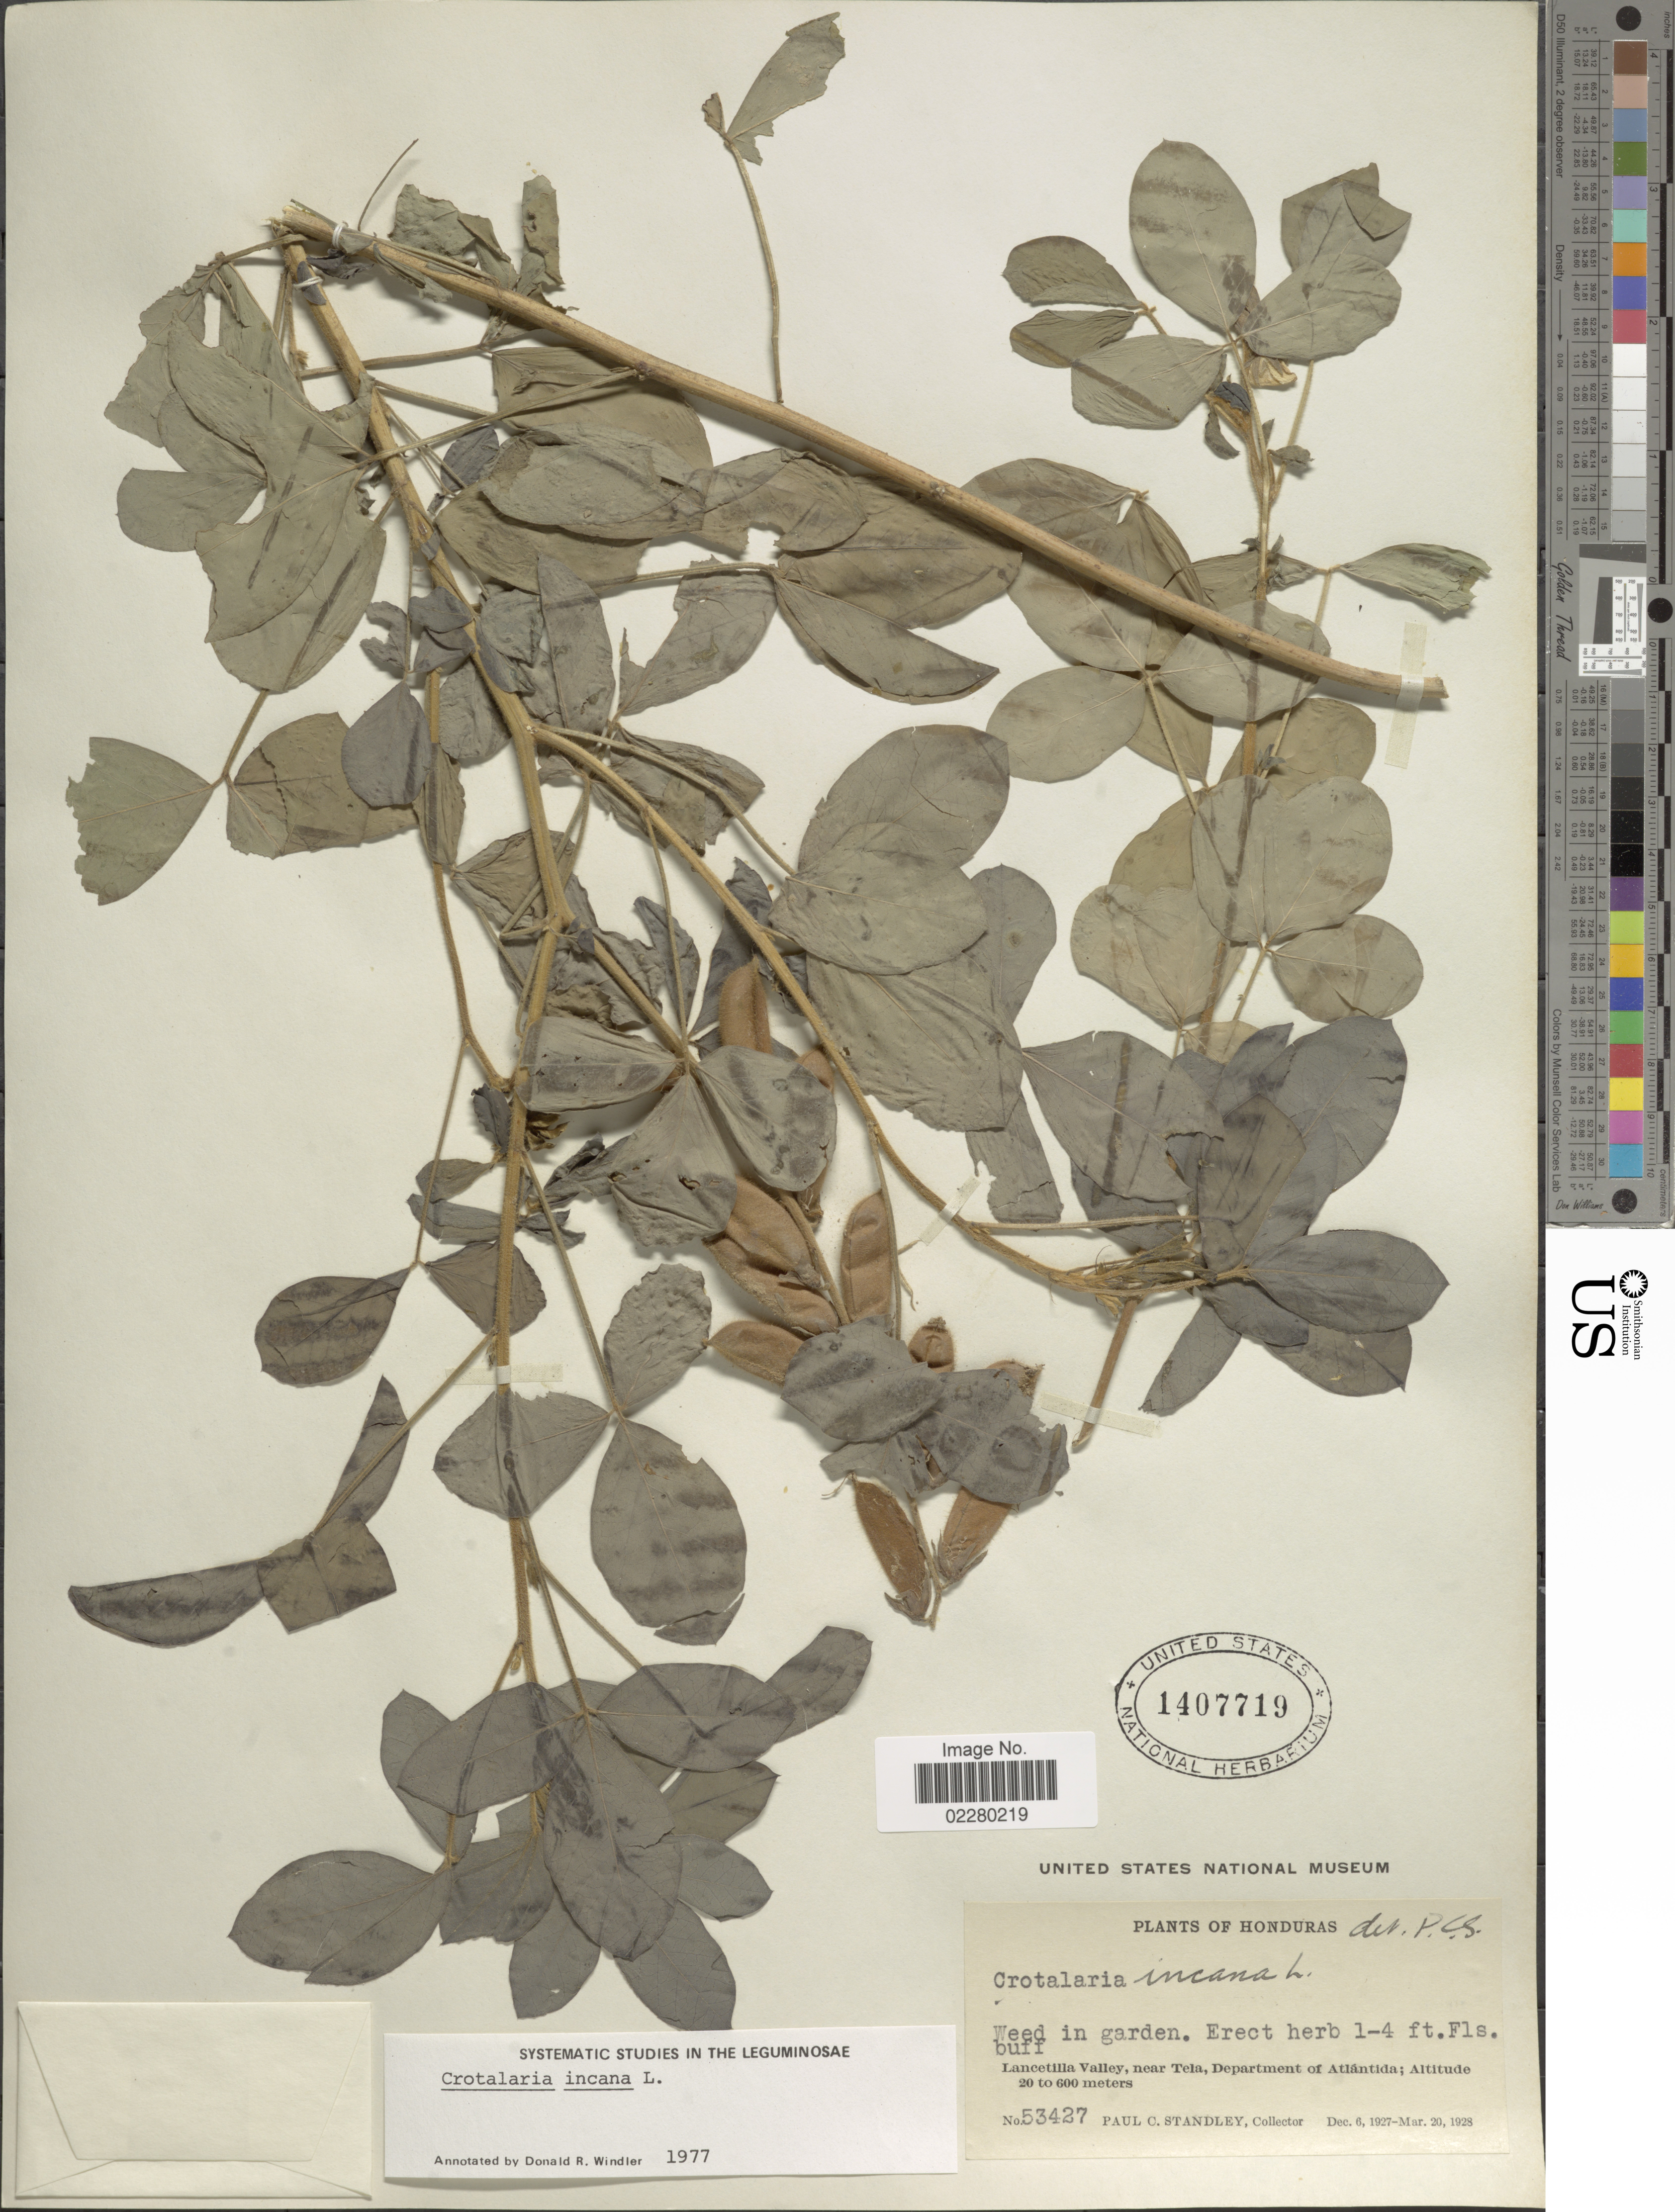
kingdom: Plantae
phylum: Tracheophyta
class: Magnoliopsida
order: Fabales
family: Fabaceae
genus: Crotalaria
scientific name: Crotalaria incana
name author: L.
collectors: P. C. Standley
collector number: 53427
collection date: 1927-12-06/1928-03-20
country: Honduras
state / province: Atlántida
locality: Lancetilla Valley, near Tela, Department of Atlántida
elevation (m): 20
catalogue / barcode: US 1407719